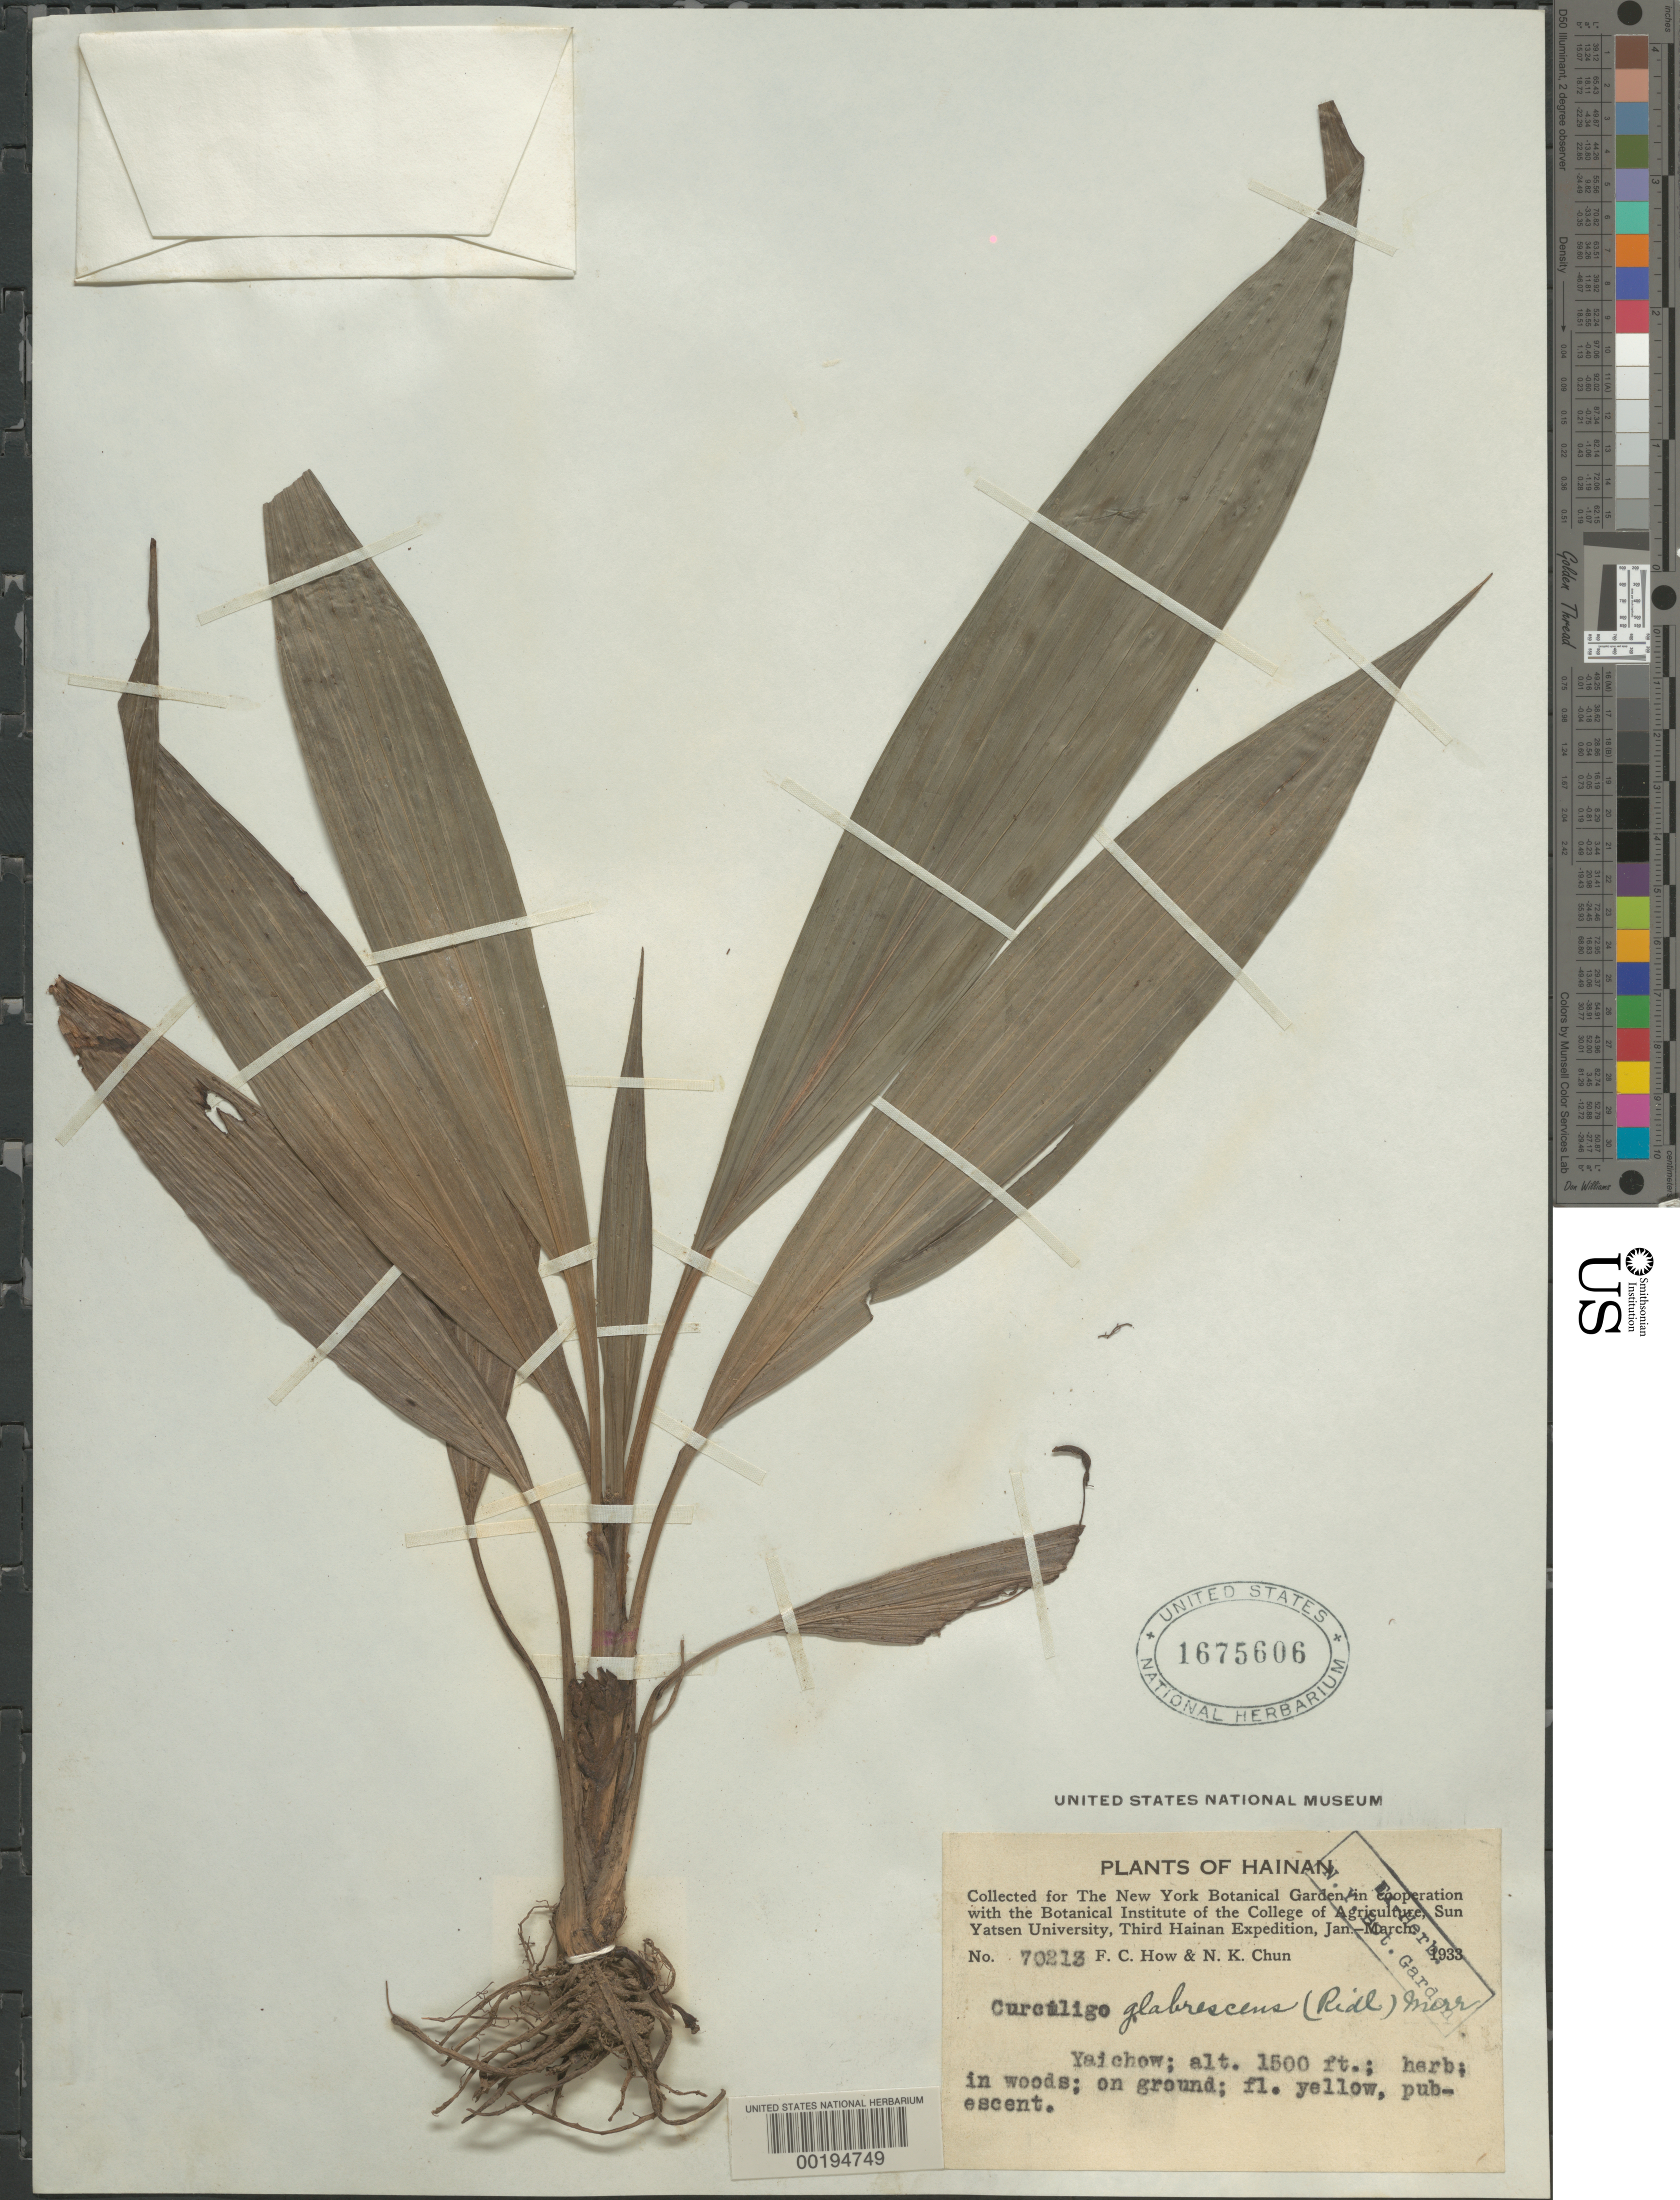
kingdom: Plantae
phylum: Tracheophyta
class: Liliopsida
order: Asparagales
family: Hypoxidaceae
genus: Curculigo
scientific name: Curculigo glabrescens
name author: (Ridl.) Merr.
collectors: F. How & N. K. Chun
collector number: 70213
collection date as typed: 1933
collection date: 1933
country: China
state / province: Hainan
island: Hainan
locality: Hainan i.; yaichow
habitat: In woods; on ground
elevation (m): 457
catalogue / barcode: US 1675606